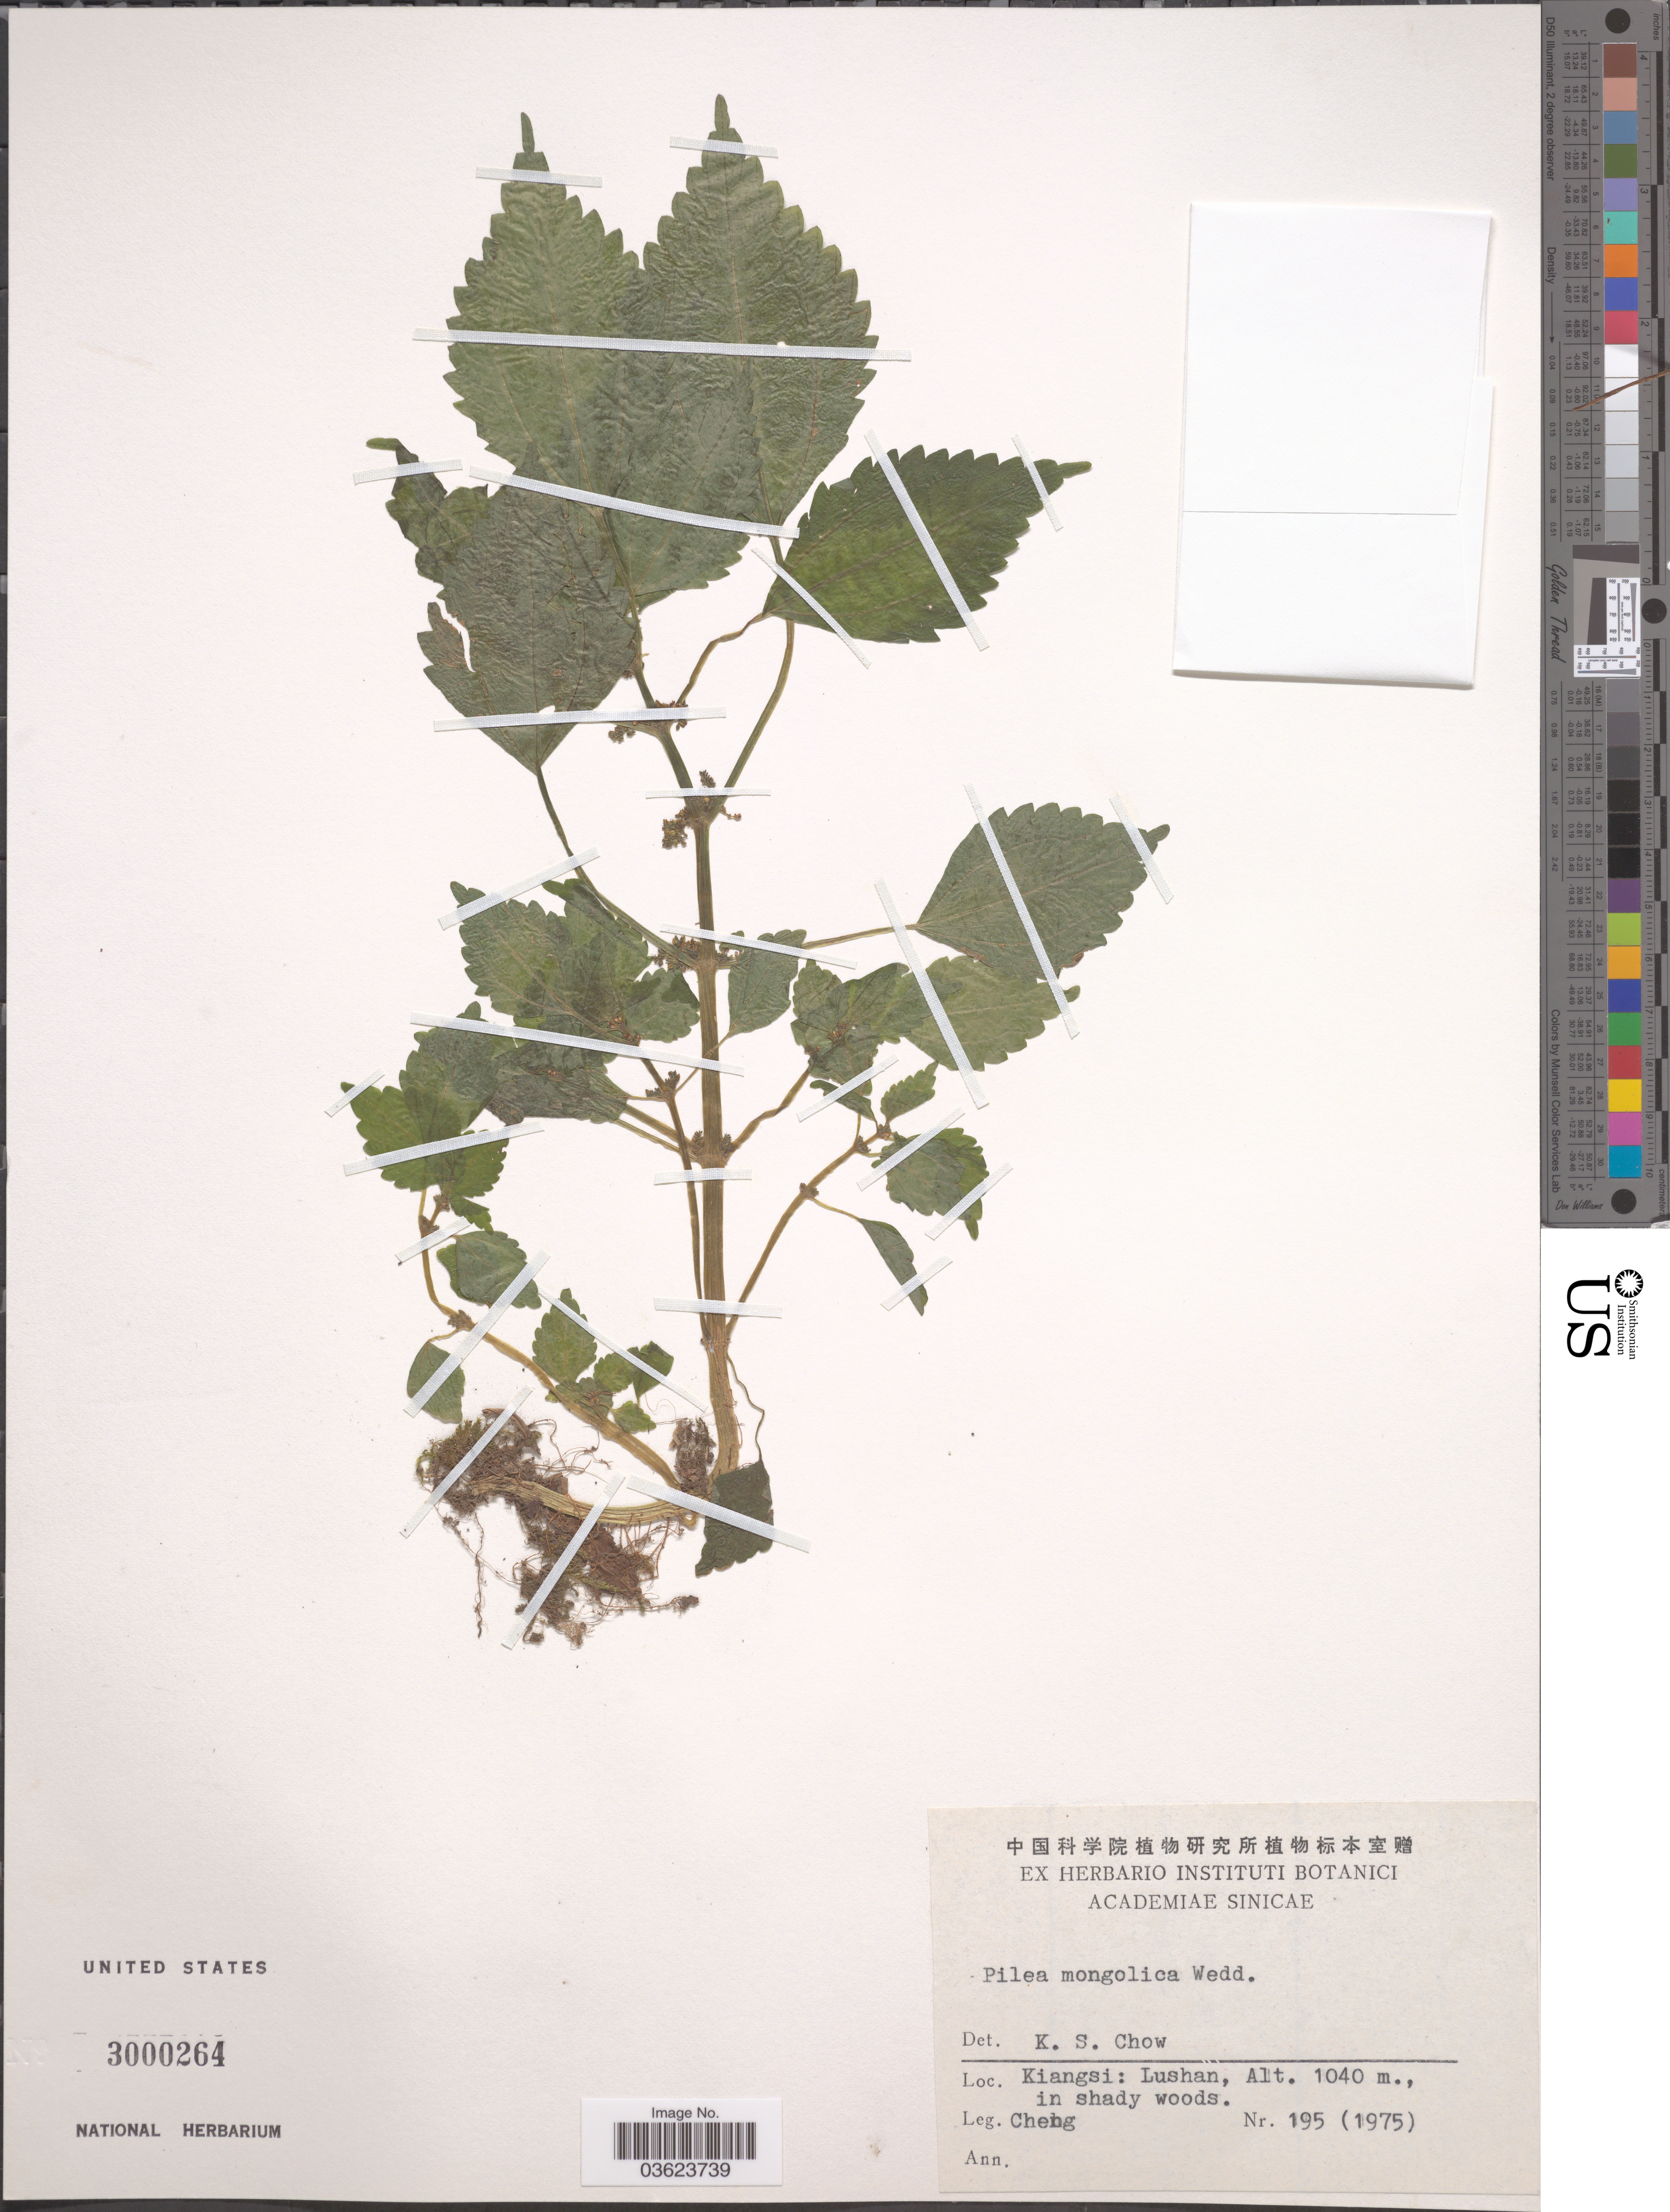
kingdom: Plantae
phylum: Tracheophyta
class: Magnoliopsida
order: Rosales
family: Urticaceae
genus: Pilea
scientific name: Pilea mongolica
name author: Wedd.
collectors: -. Cheng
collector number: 195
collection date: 1975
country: China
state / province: Jiangxi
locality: Kiangsi: Lushan.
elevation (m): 1040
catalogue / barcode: US 3000264